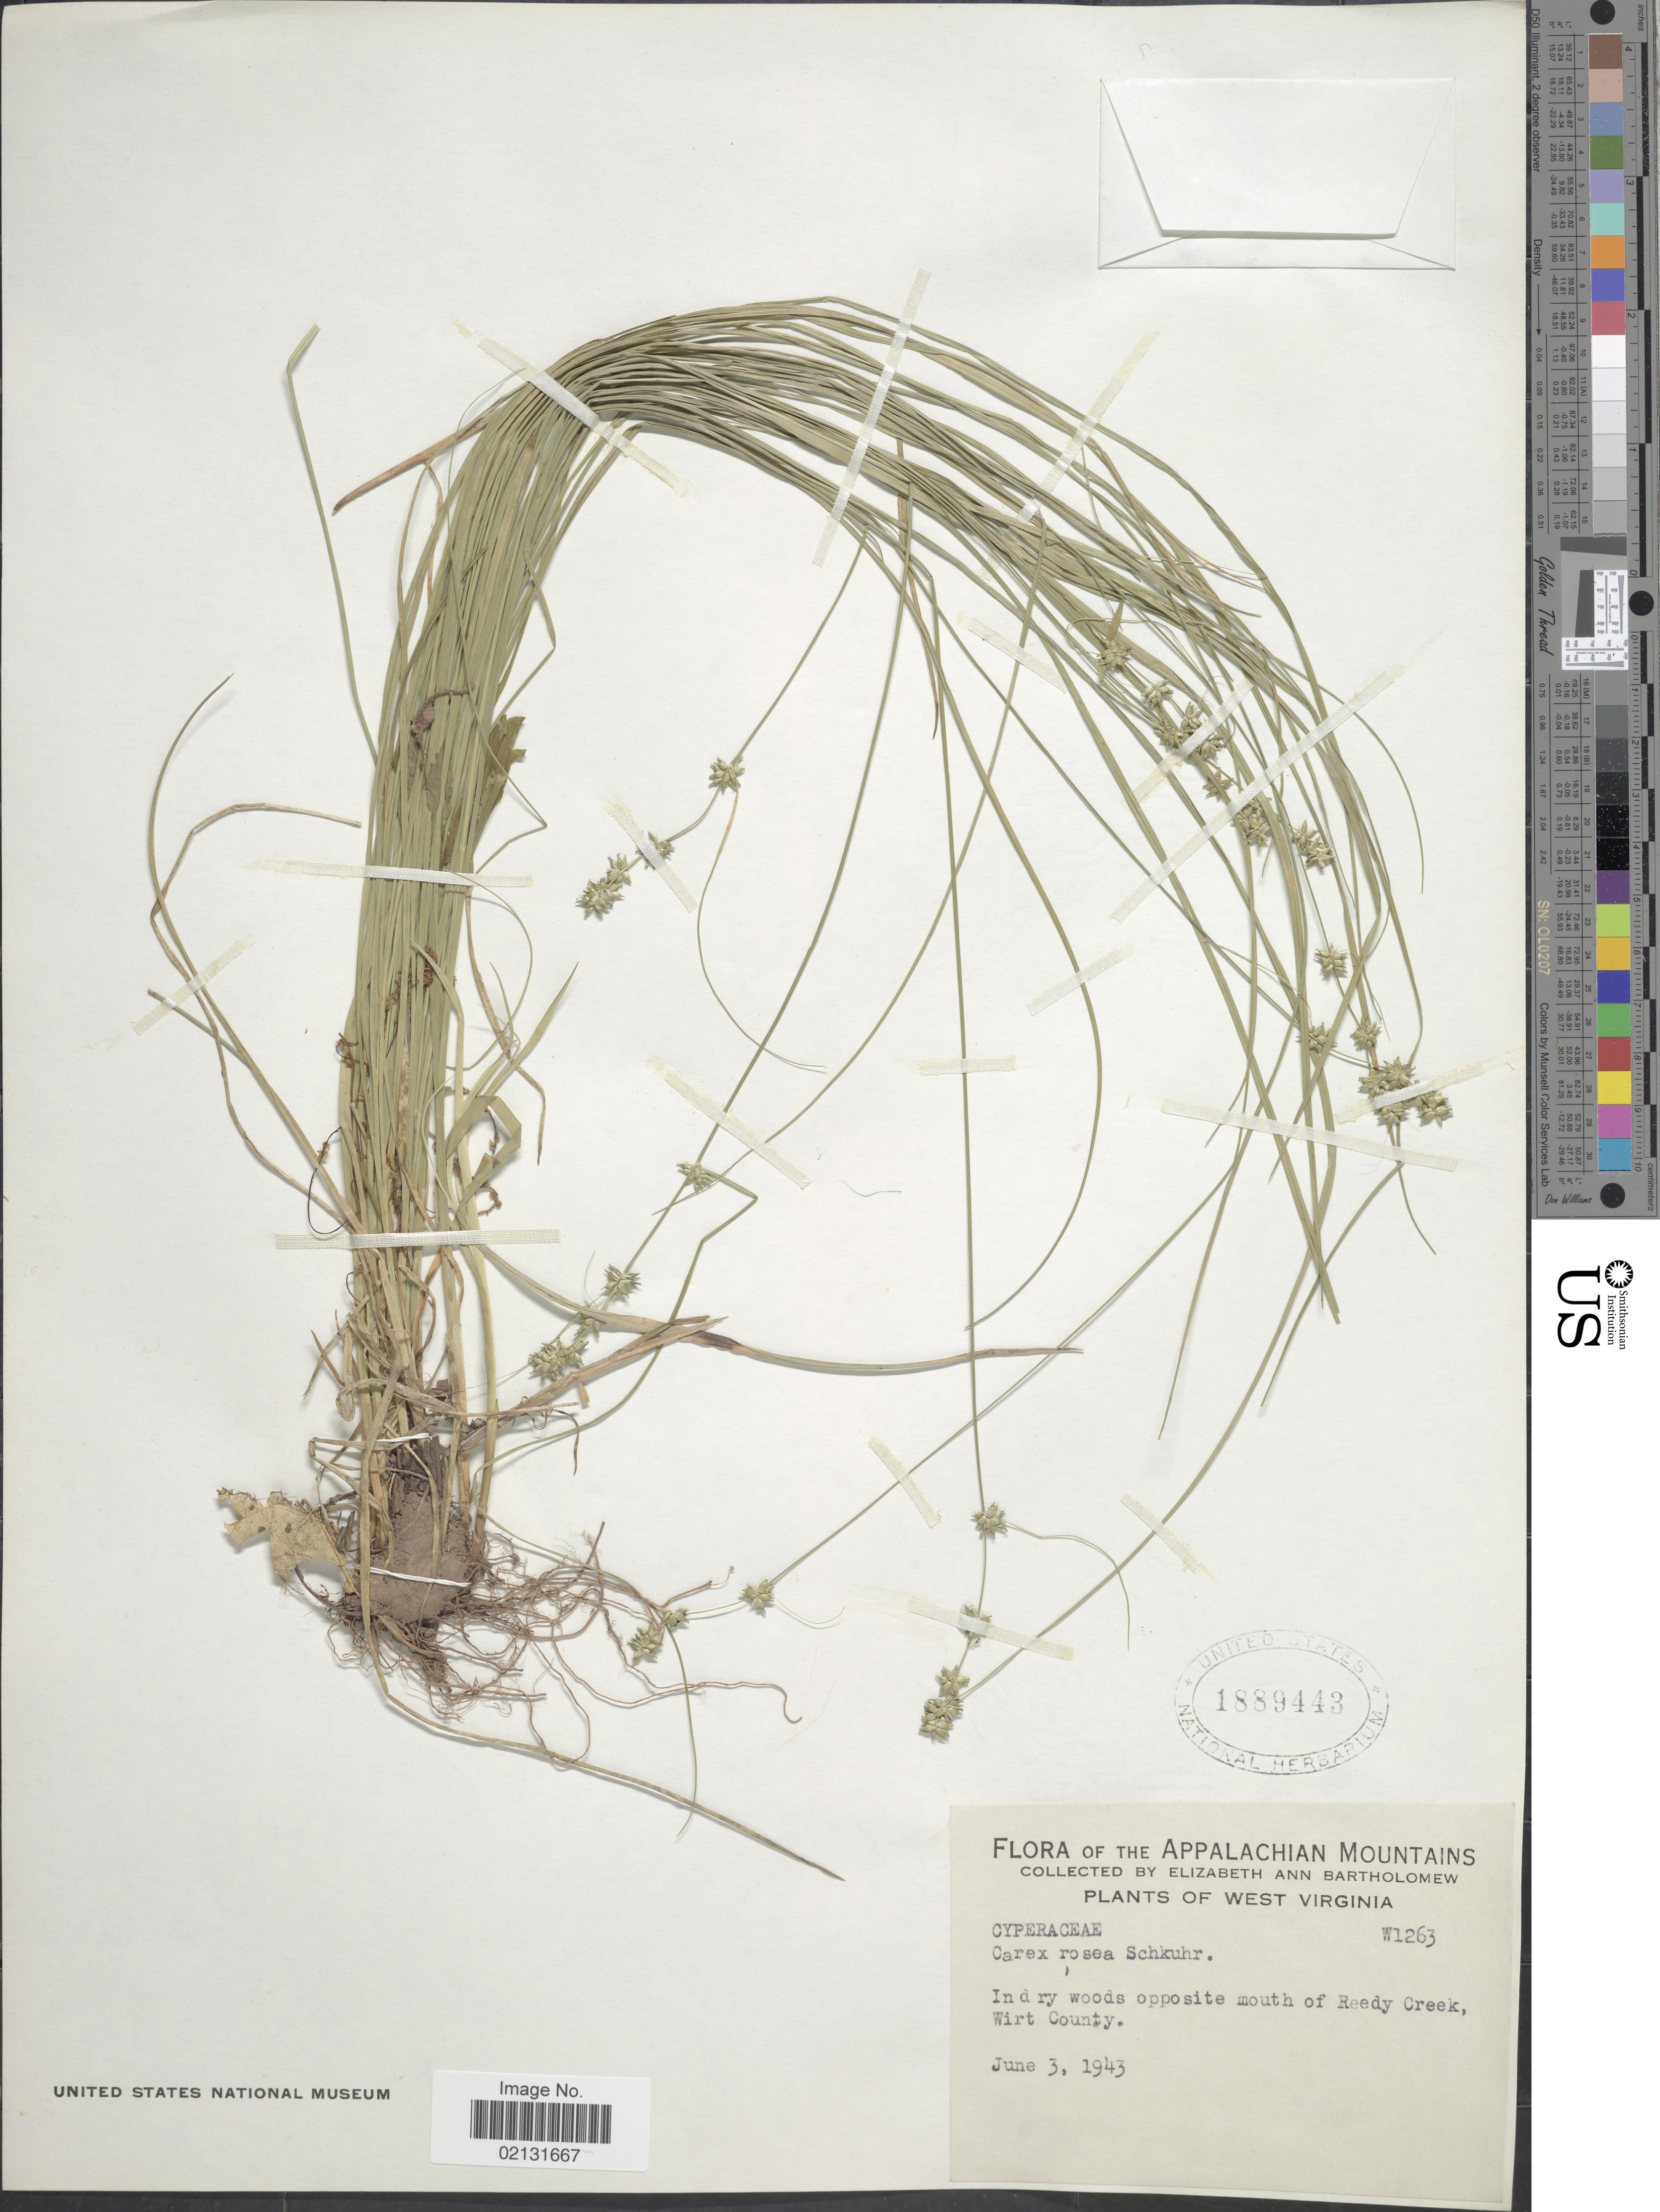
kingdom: Plantae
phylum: Tracheophyta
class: Liliopsida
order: Poales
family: Cyperaceae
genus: Carex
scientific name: Carex rosea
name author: Willd.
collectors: E. Bartholomew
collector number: W1263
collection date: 1943-06-03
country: United States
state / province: West Virginia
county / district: Wirt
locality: The Appalachian Mountains, in dry woods opposite mouth of Reedy Creek, Wirt County.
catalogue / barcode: US 1889443